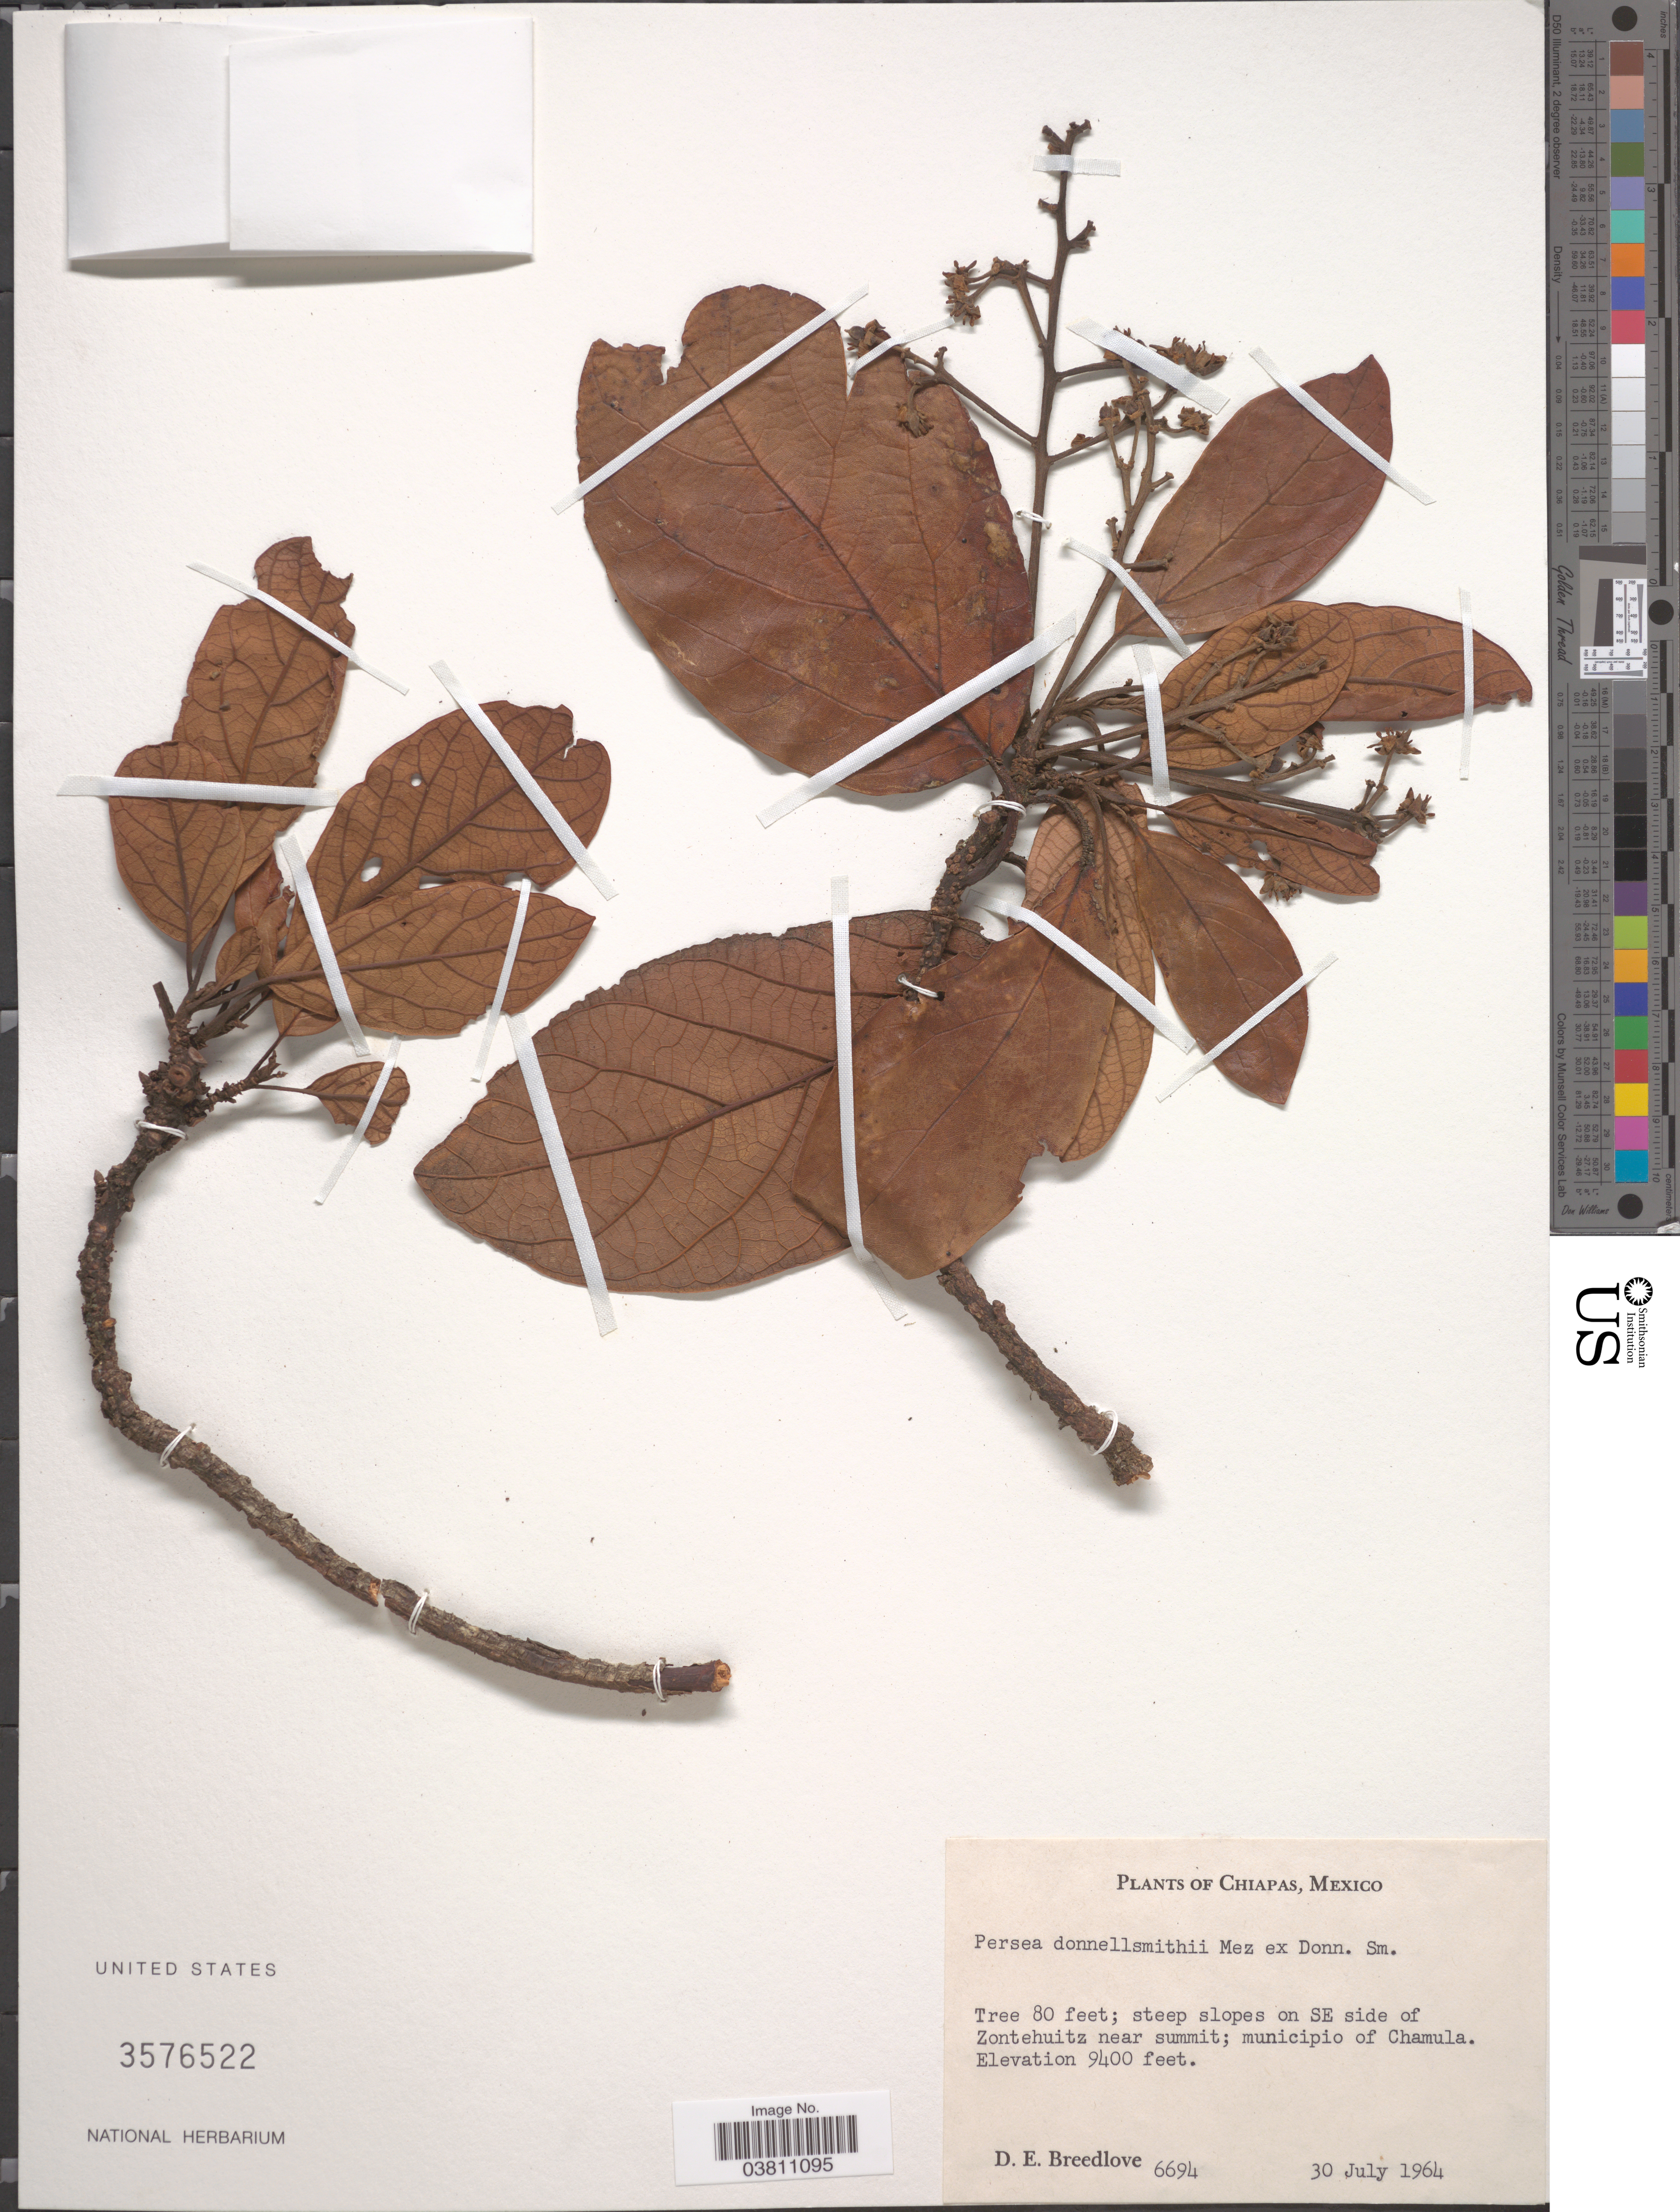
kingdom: Plantae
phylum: Tracheophyta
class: Magnoliopsida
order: Laurales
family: Lauraceae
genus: Persea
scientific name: Persea donnell-smithii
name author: Mez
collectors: D. E. Breedlove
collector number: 6694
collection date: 1964-07-30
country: Mexico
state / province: Chiapas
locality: Steep slopes on SE side of Zontehuitz near summit; municipio of Chamula.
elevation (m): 2865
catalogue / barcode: US 3576522